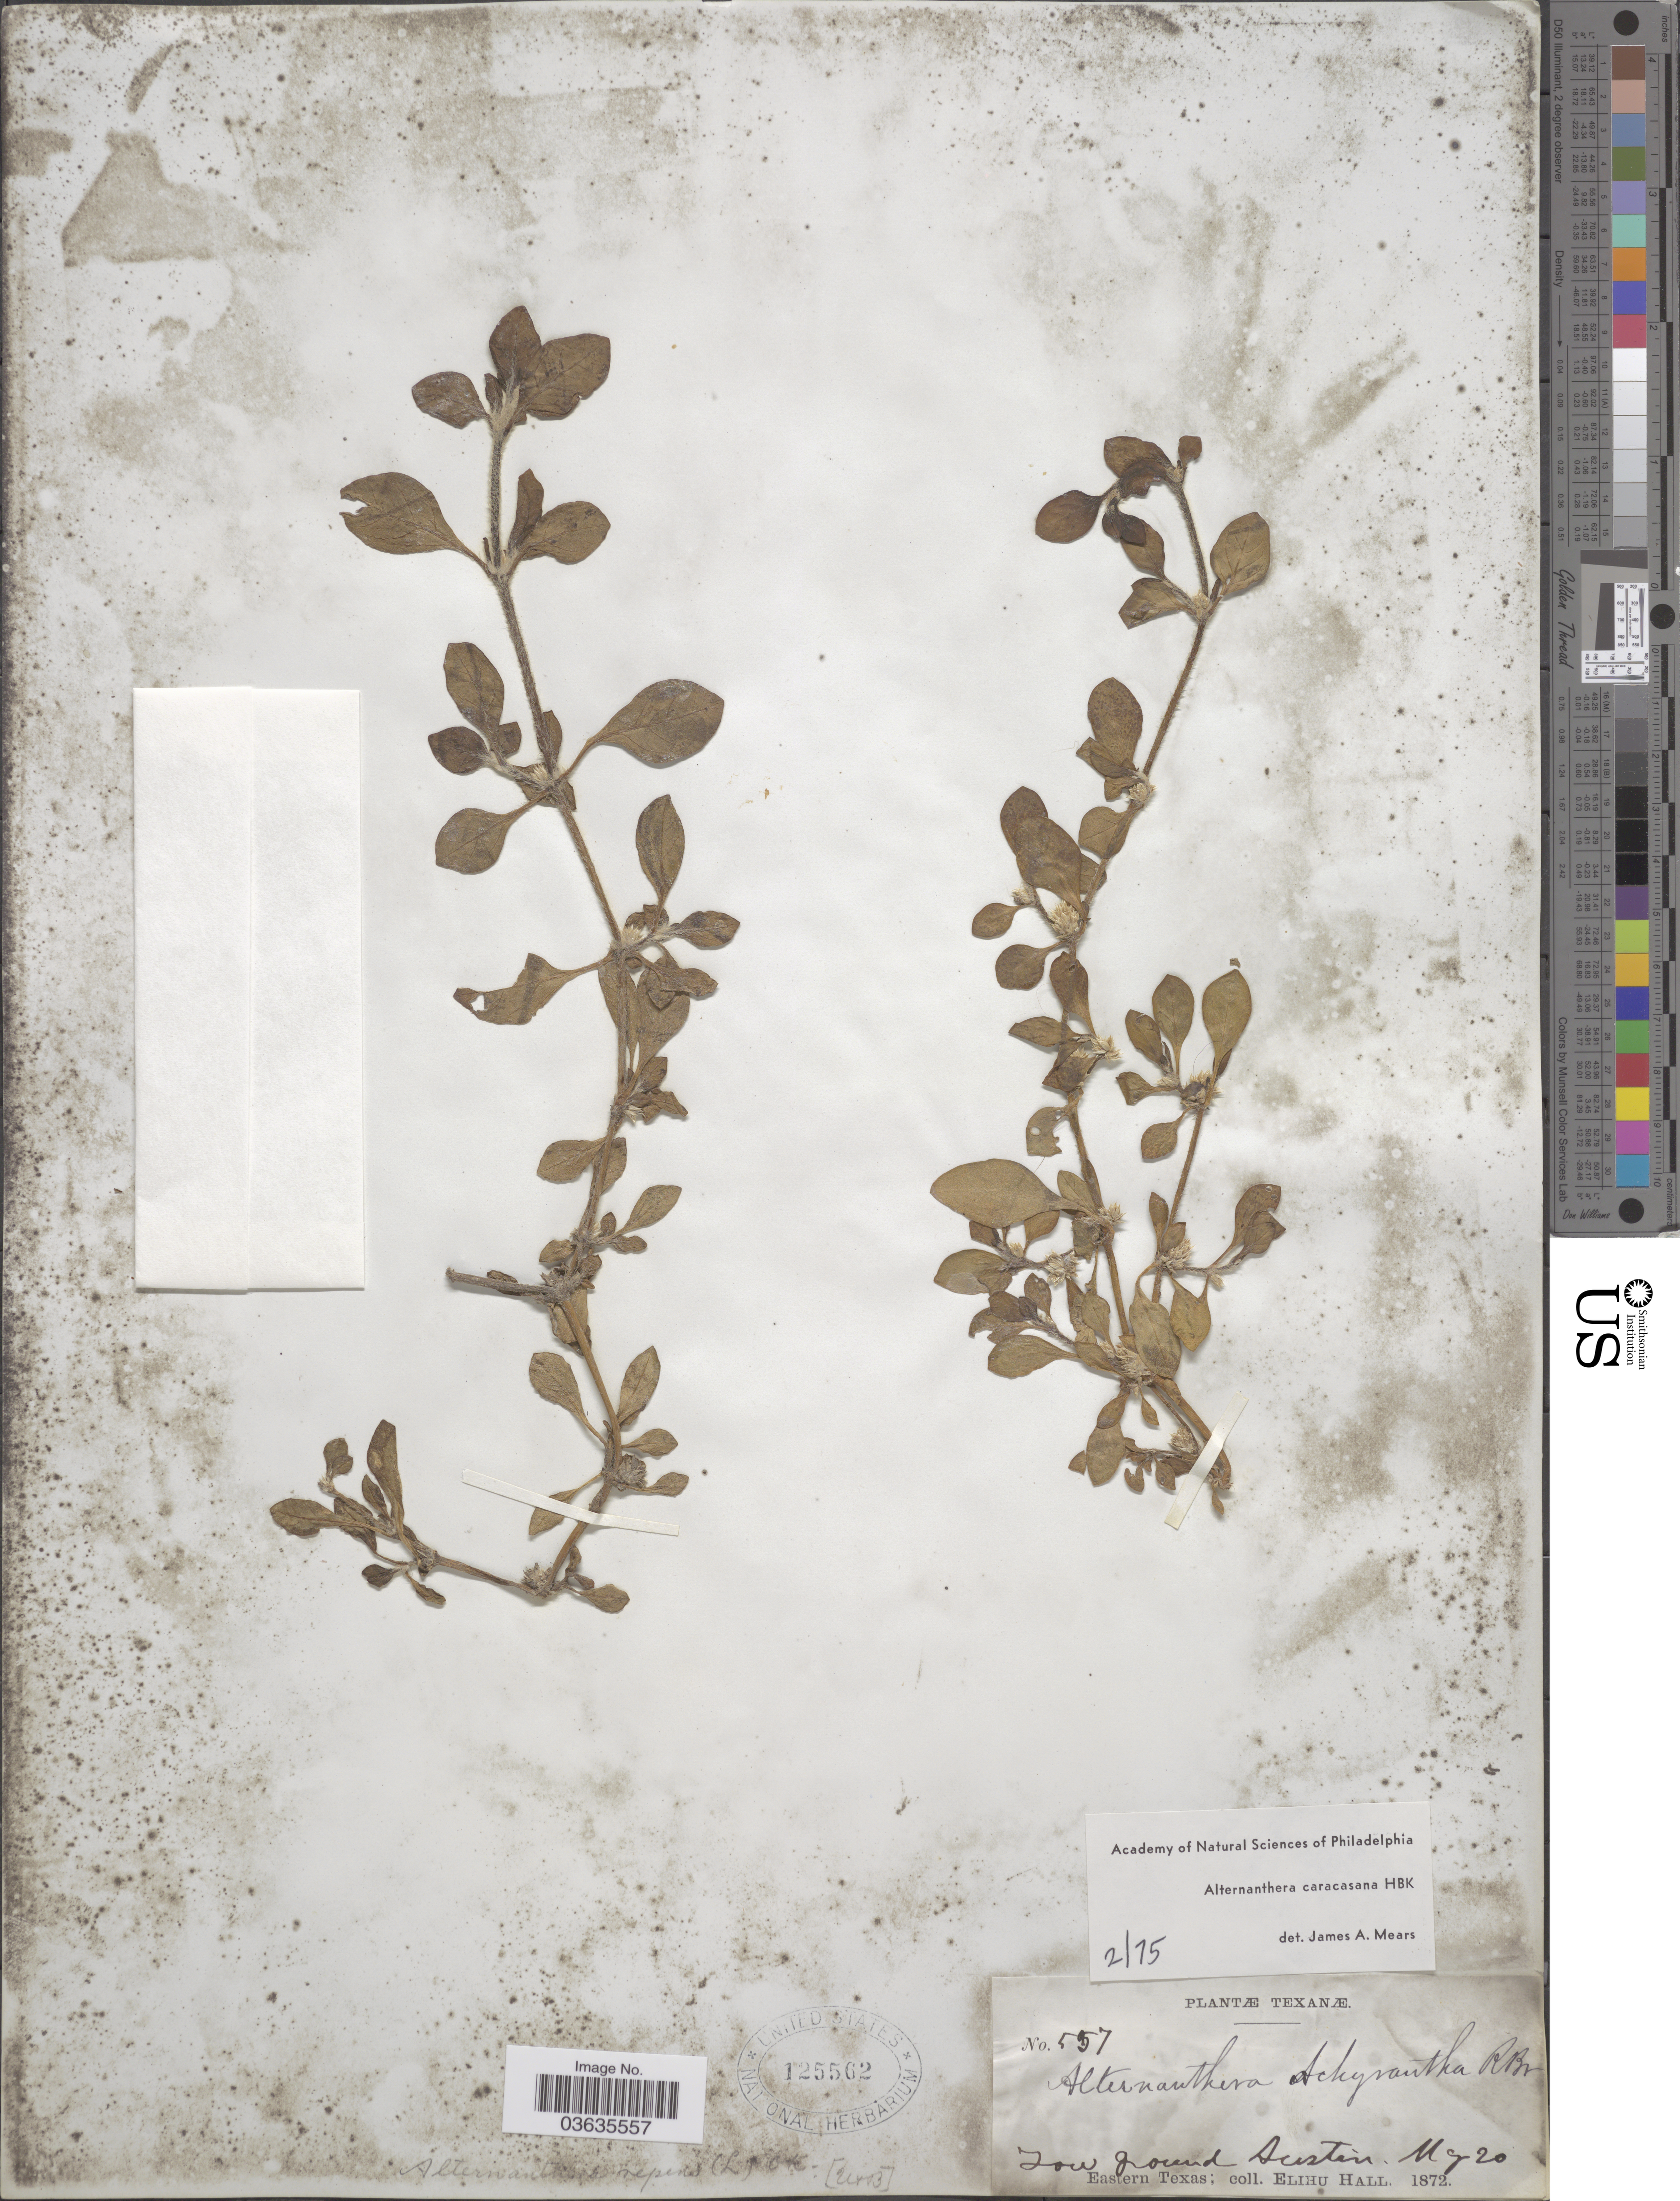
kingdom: Plantae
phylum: Tracheophyta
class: Magnoliopsida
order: Caryophyllales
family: Amaranthaceae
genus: Alternanthera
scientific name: Alternanthera caracasana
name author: Kunth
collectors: E. Hall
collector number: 557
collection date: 1872-05-20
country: United States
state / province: Texas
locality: Low ground Austin. Eastern Texas.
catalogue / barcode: US 125562